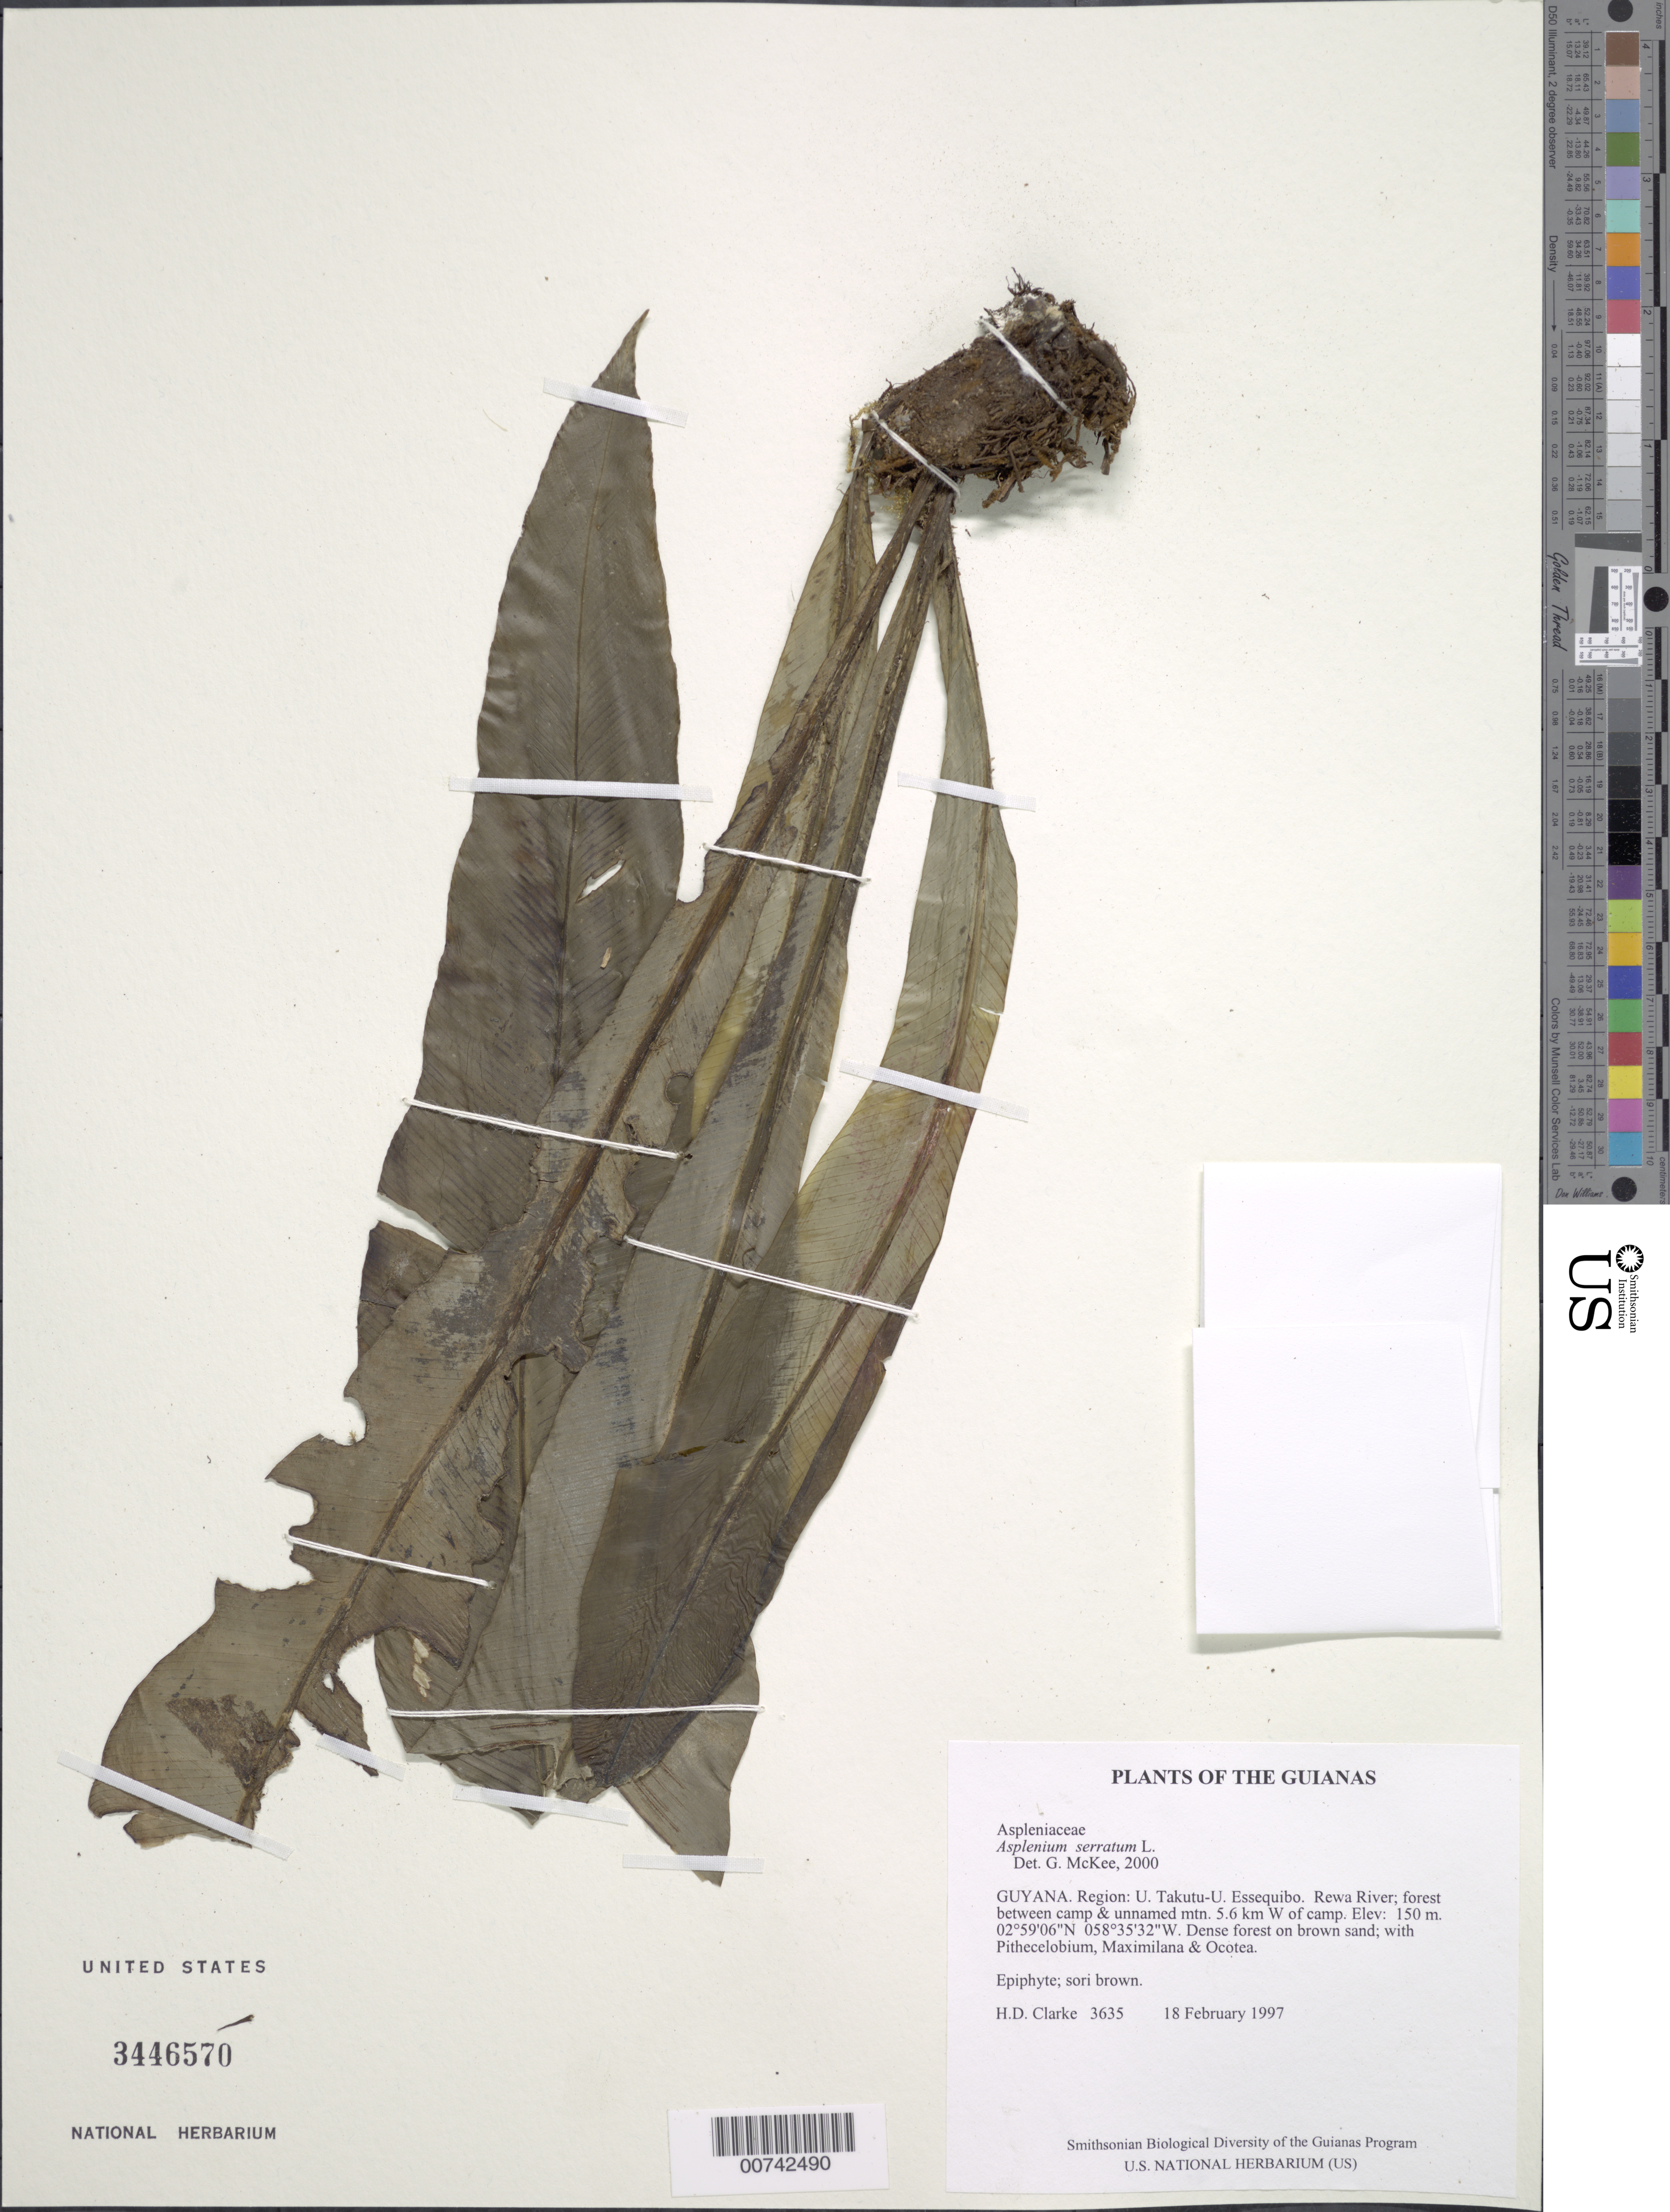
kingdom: Plantae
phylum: Tracheophyta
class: Polypodiopsida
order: Polypodiales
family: Aspleniaceae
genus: Asplenium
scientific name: Asplenium serratum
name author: L.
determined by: McKee, G. S., (US), NMNH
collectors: H. D. Clarke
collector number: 3635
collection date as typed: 18 February 1997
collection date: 1997-02-18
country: Guyana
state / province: U. Takutu-U. Essequibo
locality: Rewa River; forest between camp & unnamed mtn. 5.6 km W of camp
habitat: Dense forest on brown sand; with Pithecelobium, Maximilana & Ocotea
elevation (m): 150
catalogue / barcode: US 3446570